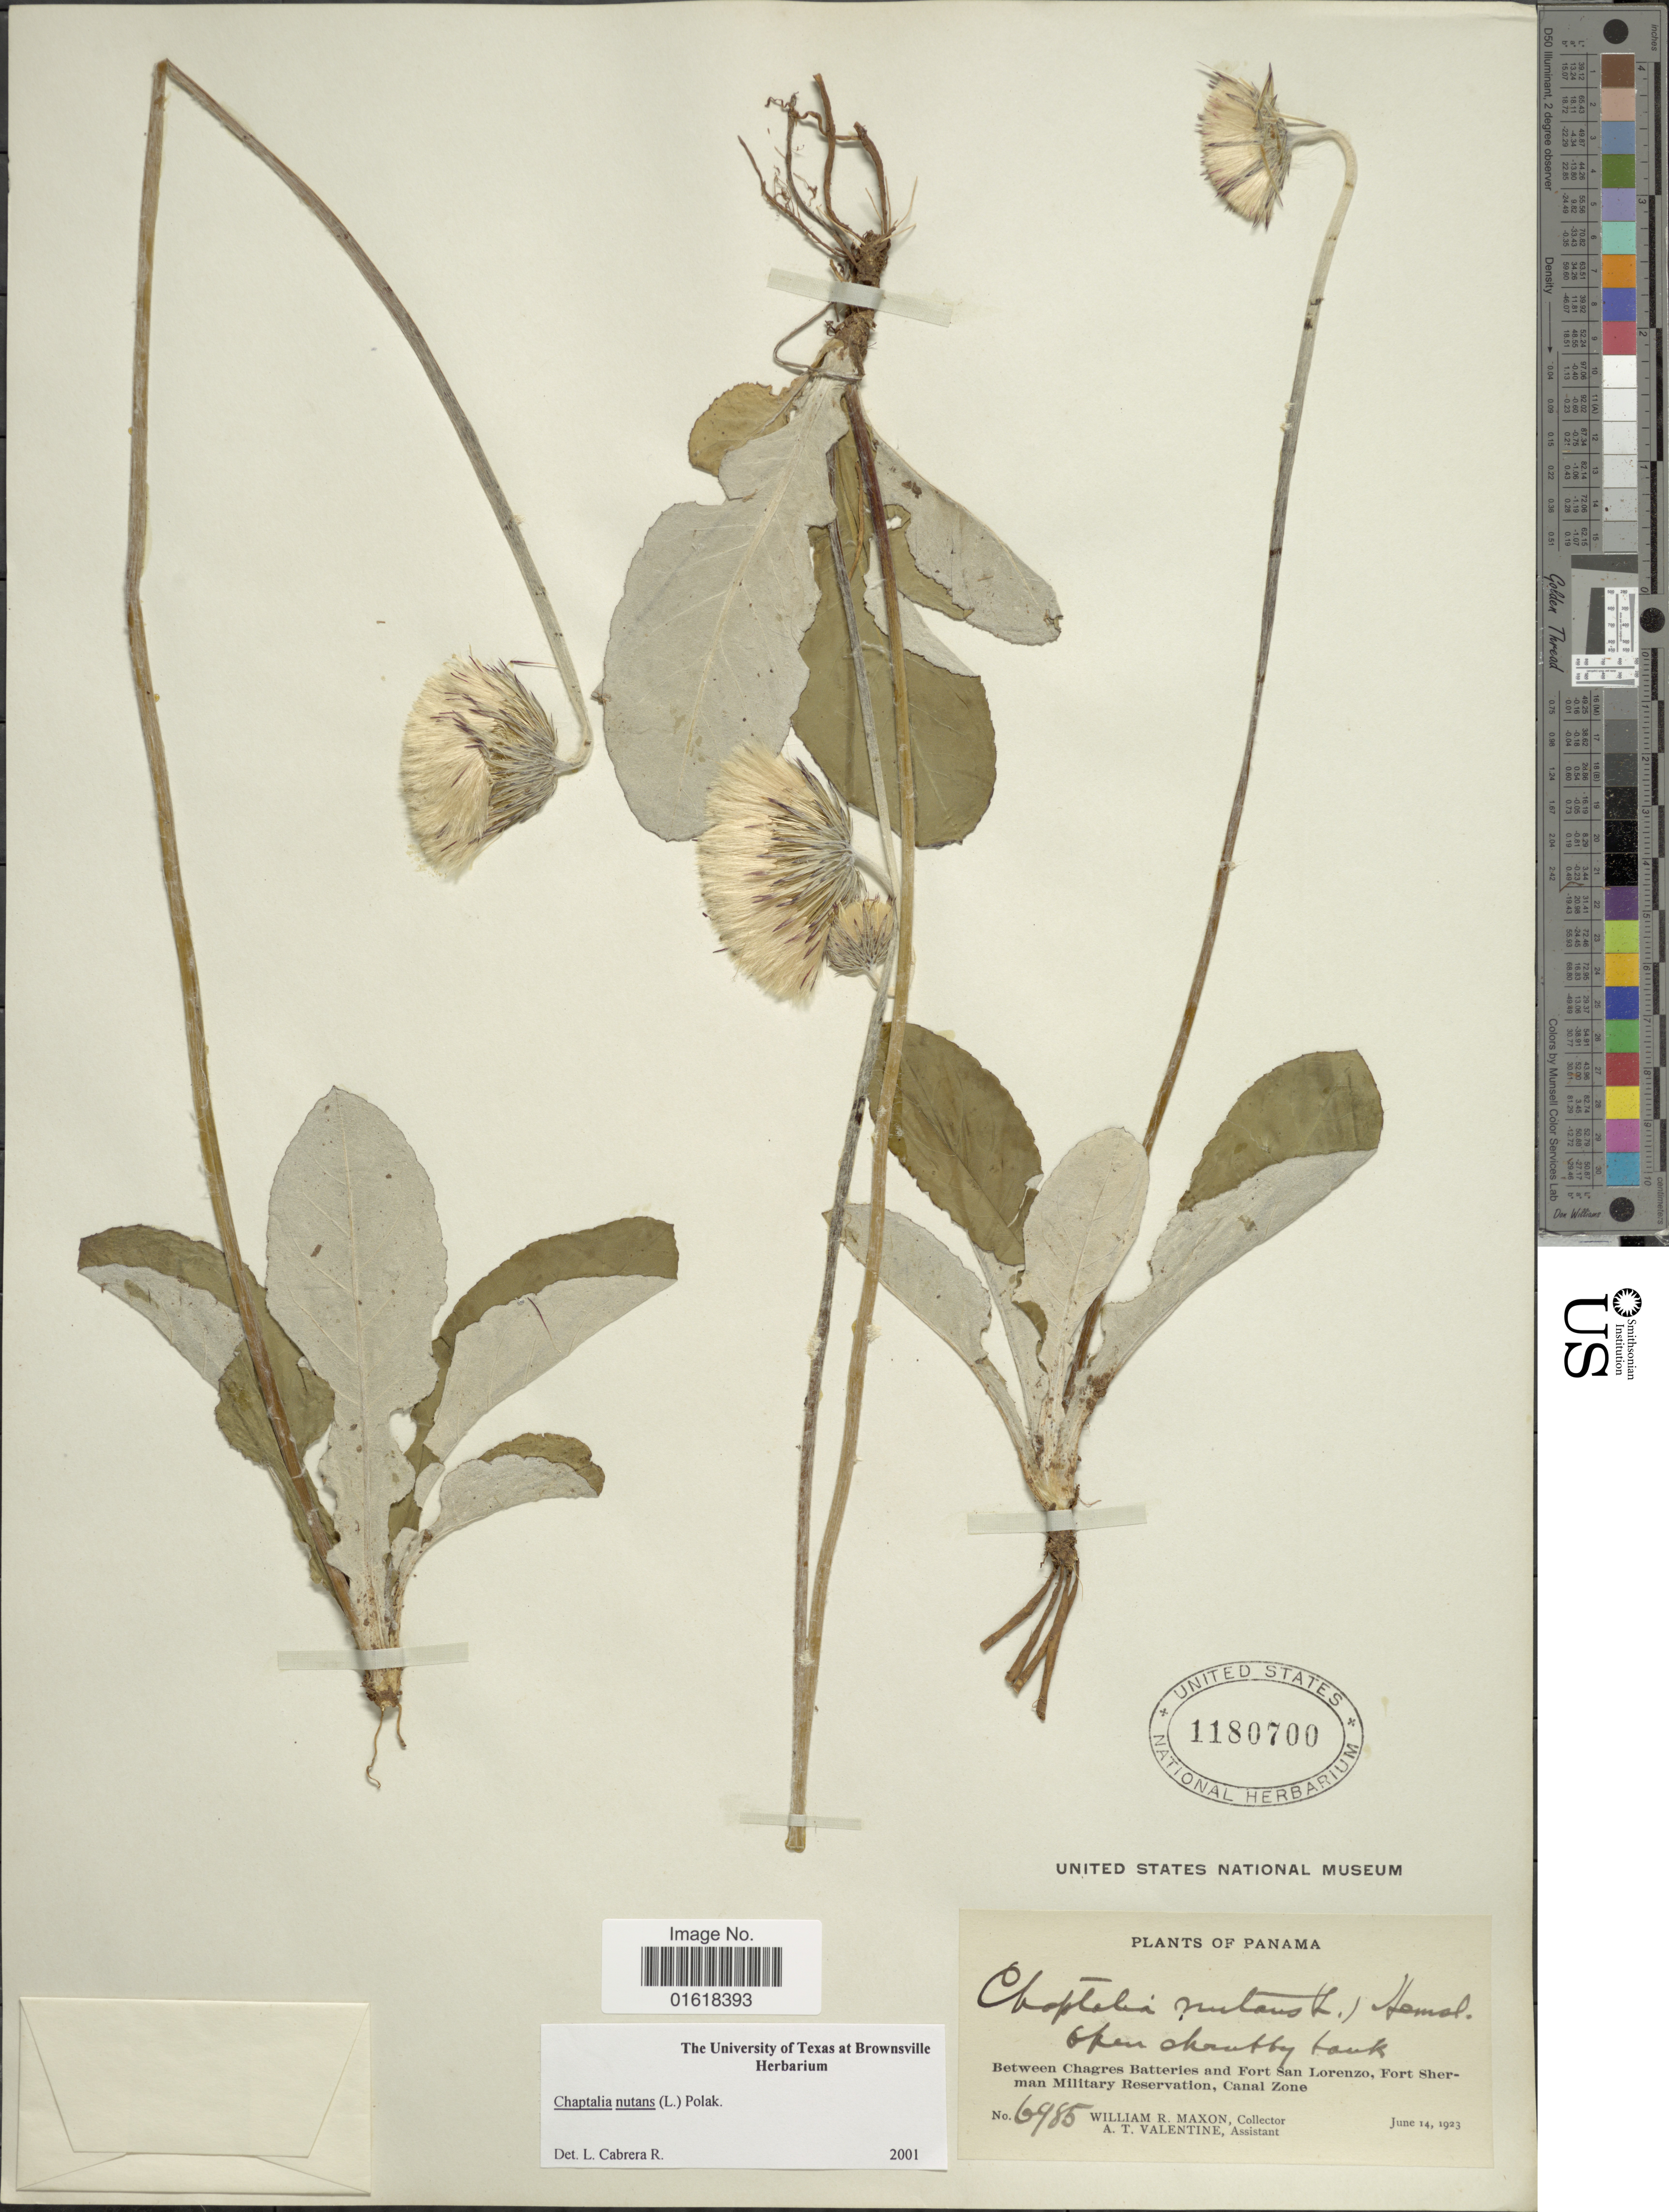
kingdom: Plantae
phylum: Tracheophyta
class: Magnoliopsida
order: Asterales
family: Asteraceae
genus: Chaptalia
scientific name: Chaptalia nutans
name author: (L.) Pol.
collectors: W. R. Maxon & A. Valentine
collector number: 6985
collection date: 1923-06-14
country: Panama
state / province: Colón / Panamá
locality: Between Chagres Batteries and Fort San Lorenzo, Fort Sherman Military Reservation, Canal Zone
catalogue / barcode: US 1180700